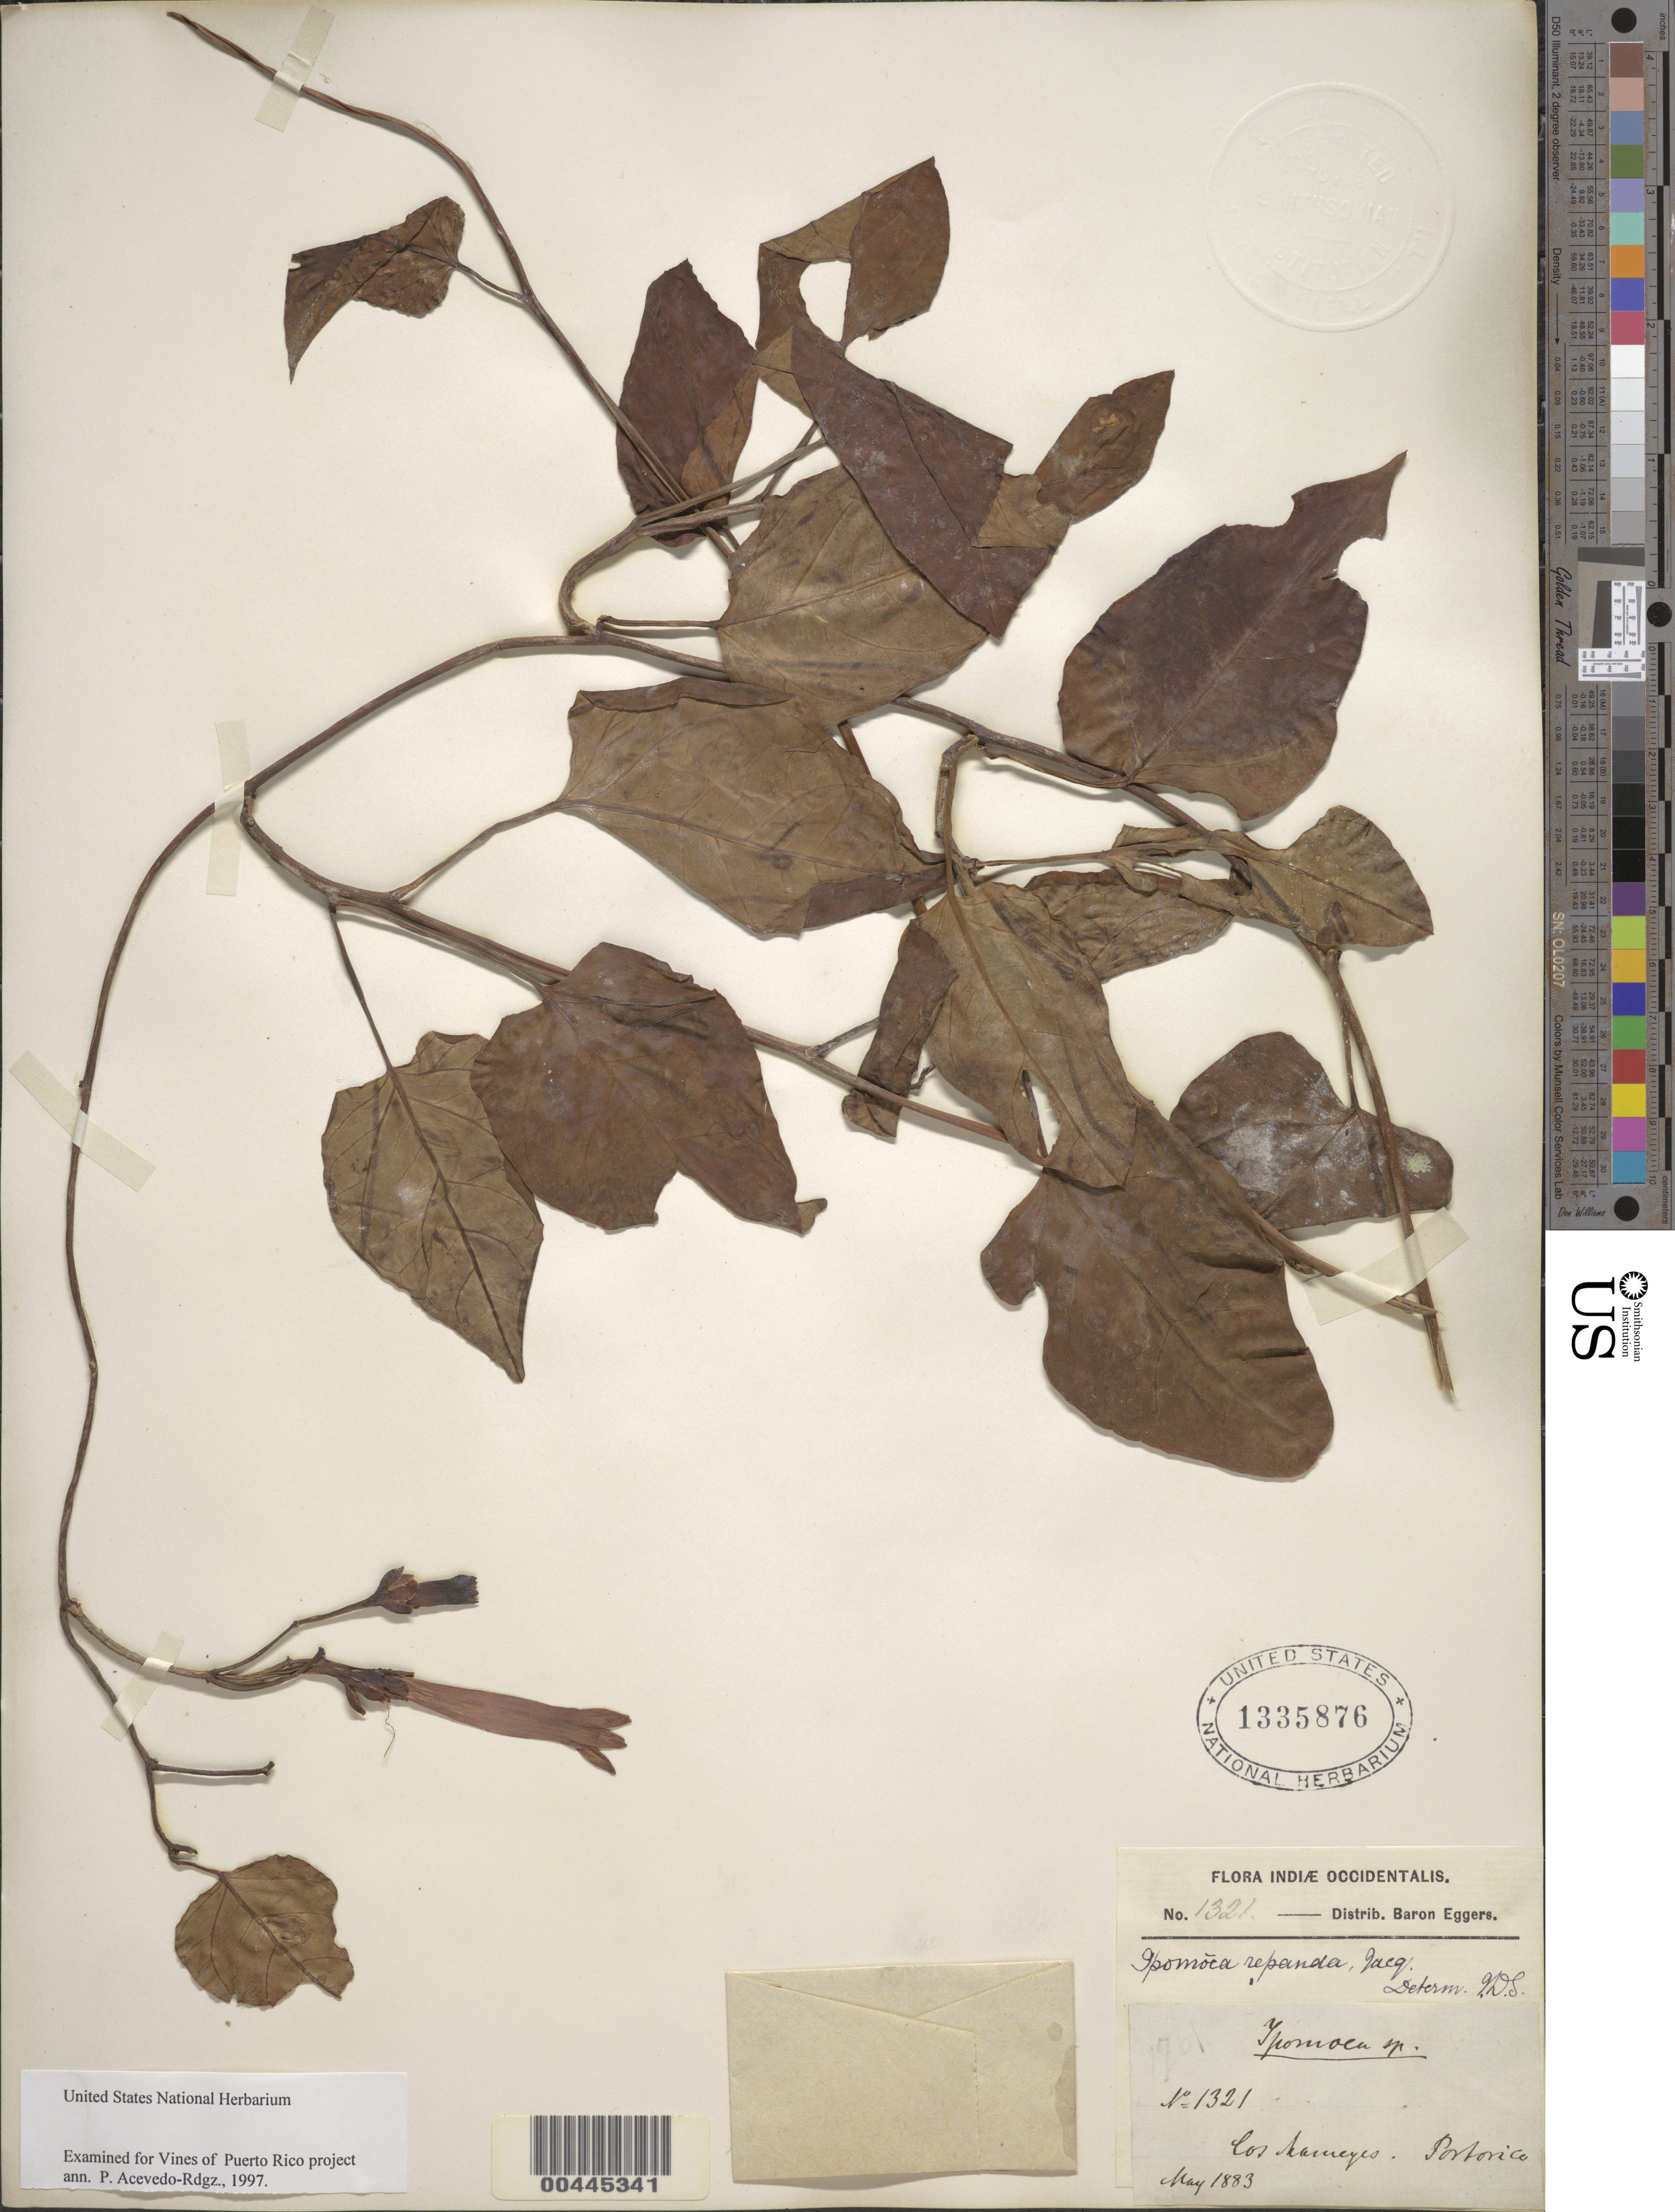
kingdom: Plantae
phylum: Tracheophyta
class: Magnoliopsida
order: Solanales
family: Convolvulaceae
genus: Ipomoea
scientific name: Ipomoea repanda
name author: Jacq.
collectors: H. F. A. von Eggers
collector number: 1321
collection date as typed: May 1883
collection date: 1883-05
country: Puerto Rico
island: Greater Antilles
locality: Los Tameyes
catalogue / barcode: US 1335876